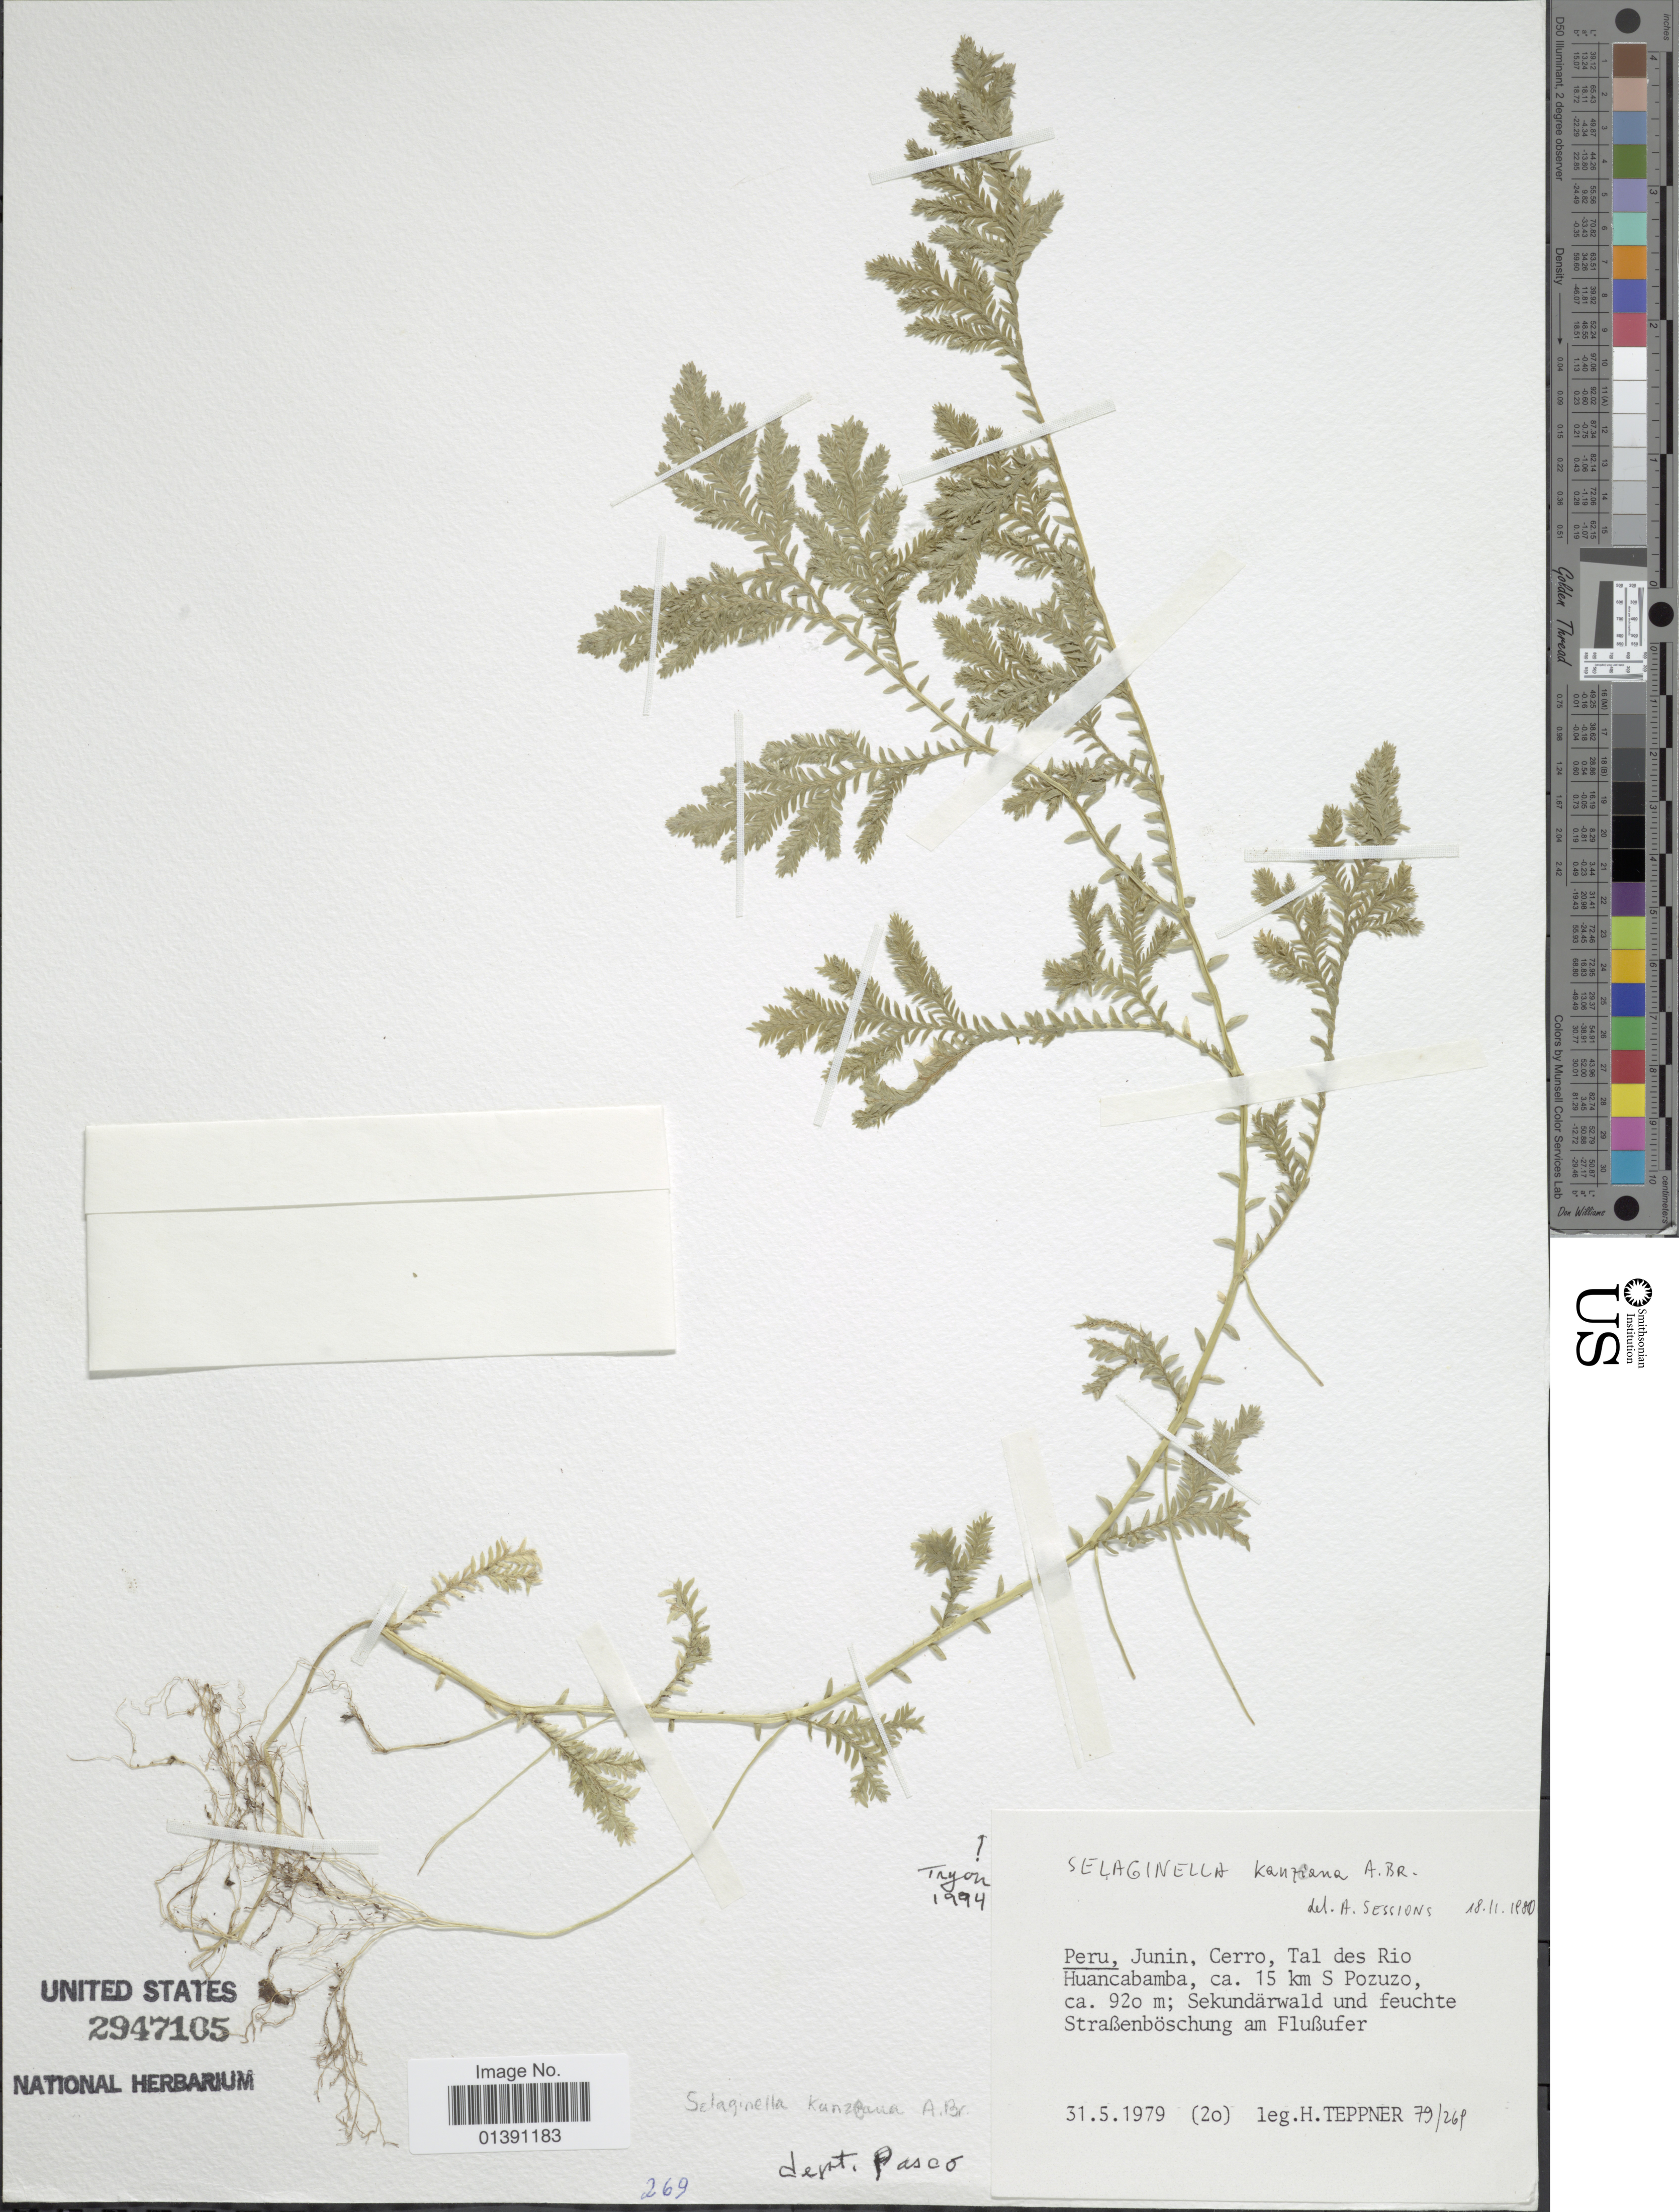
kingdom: Plantae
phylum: Tracheophyta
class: Lycopodiopsida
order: Selaginellales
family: Selaginellaceae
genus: Selaginella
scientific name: Selaginella kunzeana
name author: A. Br.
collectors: H. Teppner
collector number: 79/269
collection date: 1979-05-31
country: Peru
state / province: Junín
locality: Cerro, Tal des Rio Huancabamba, ca 15 km S Pozuzo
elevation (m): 920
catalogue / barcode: US 2947105